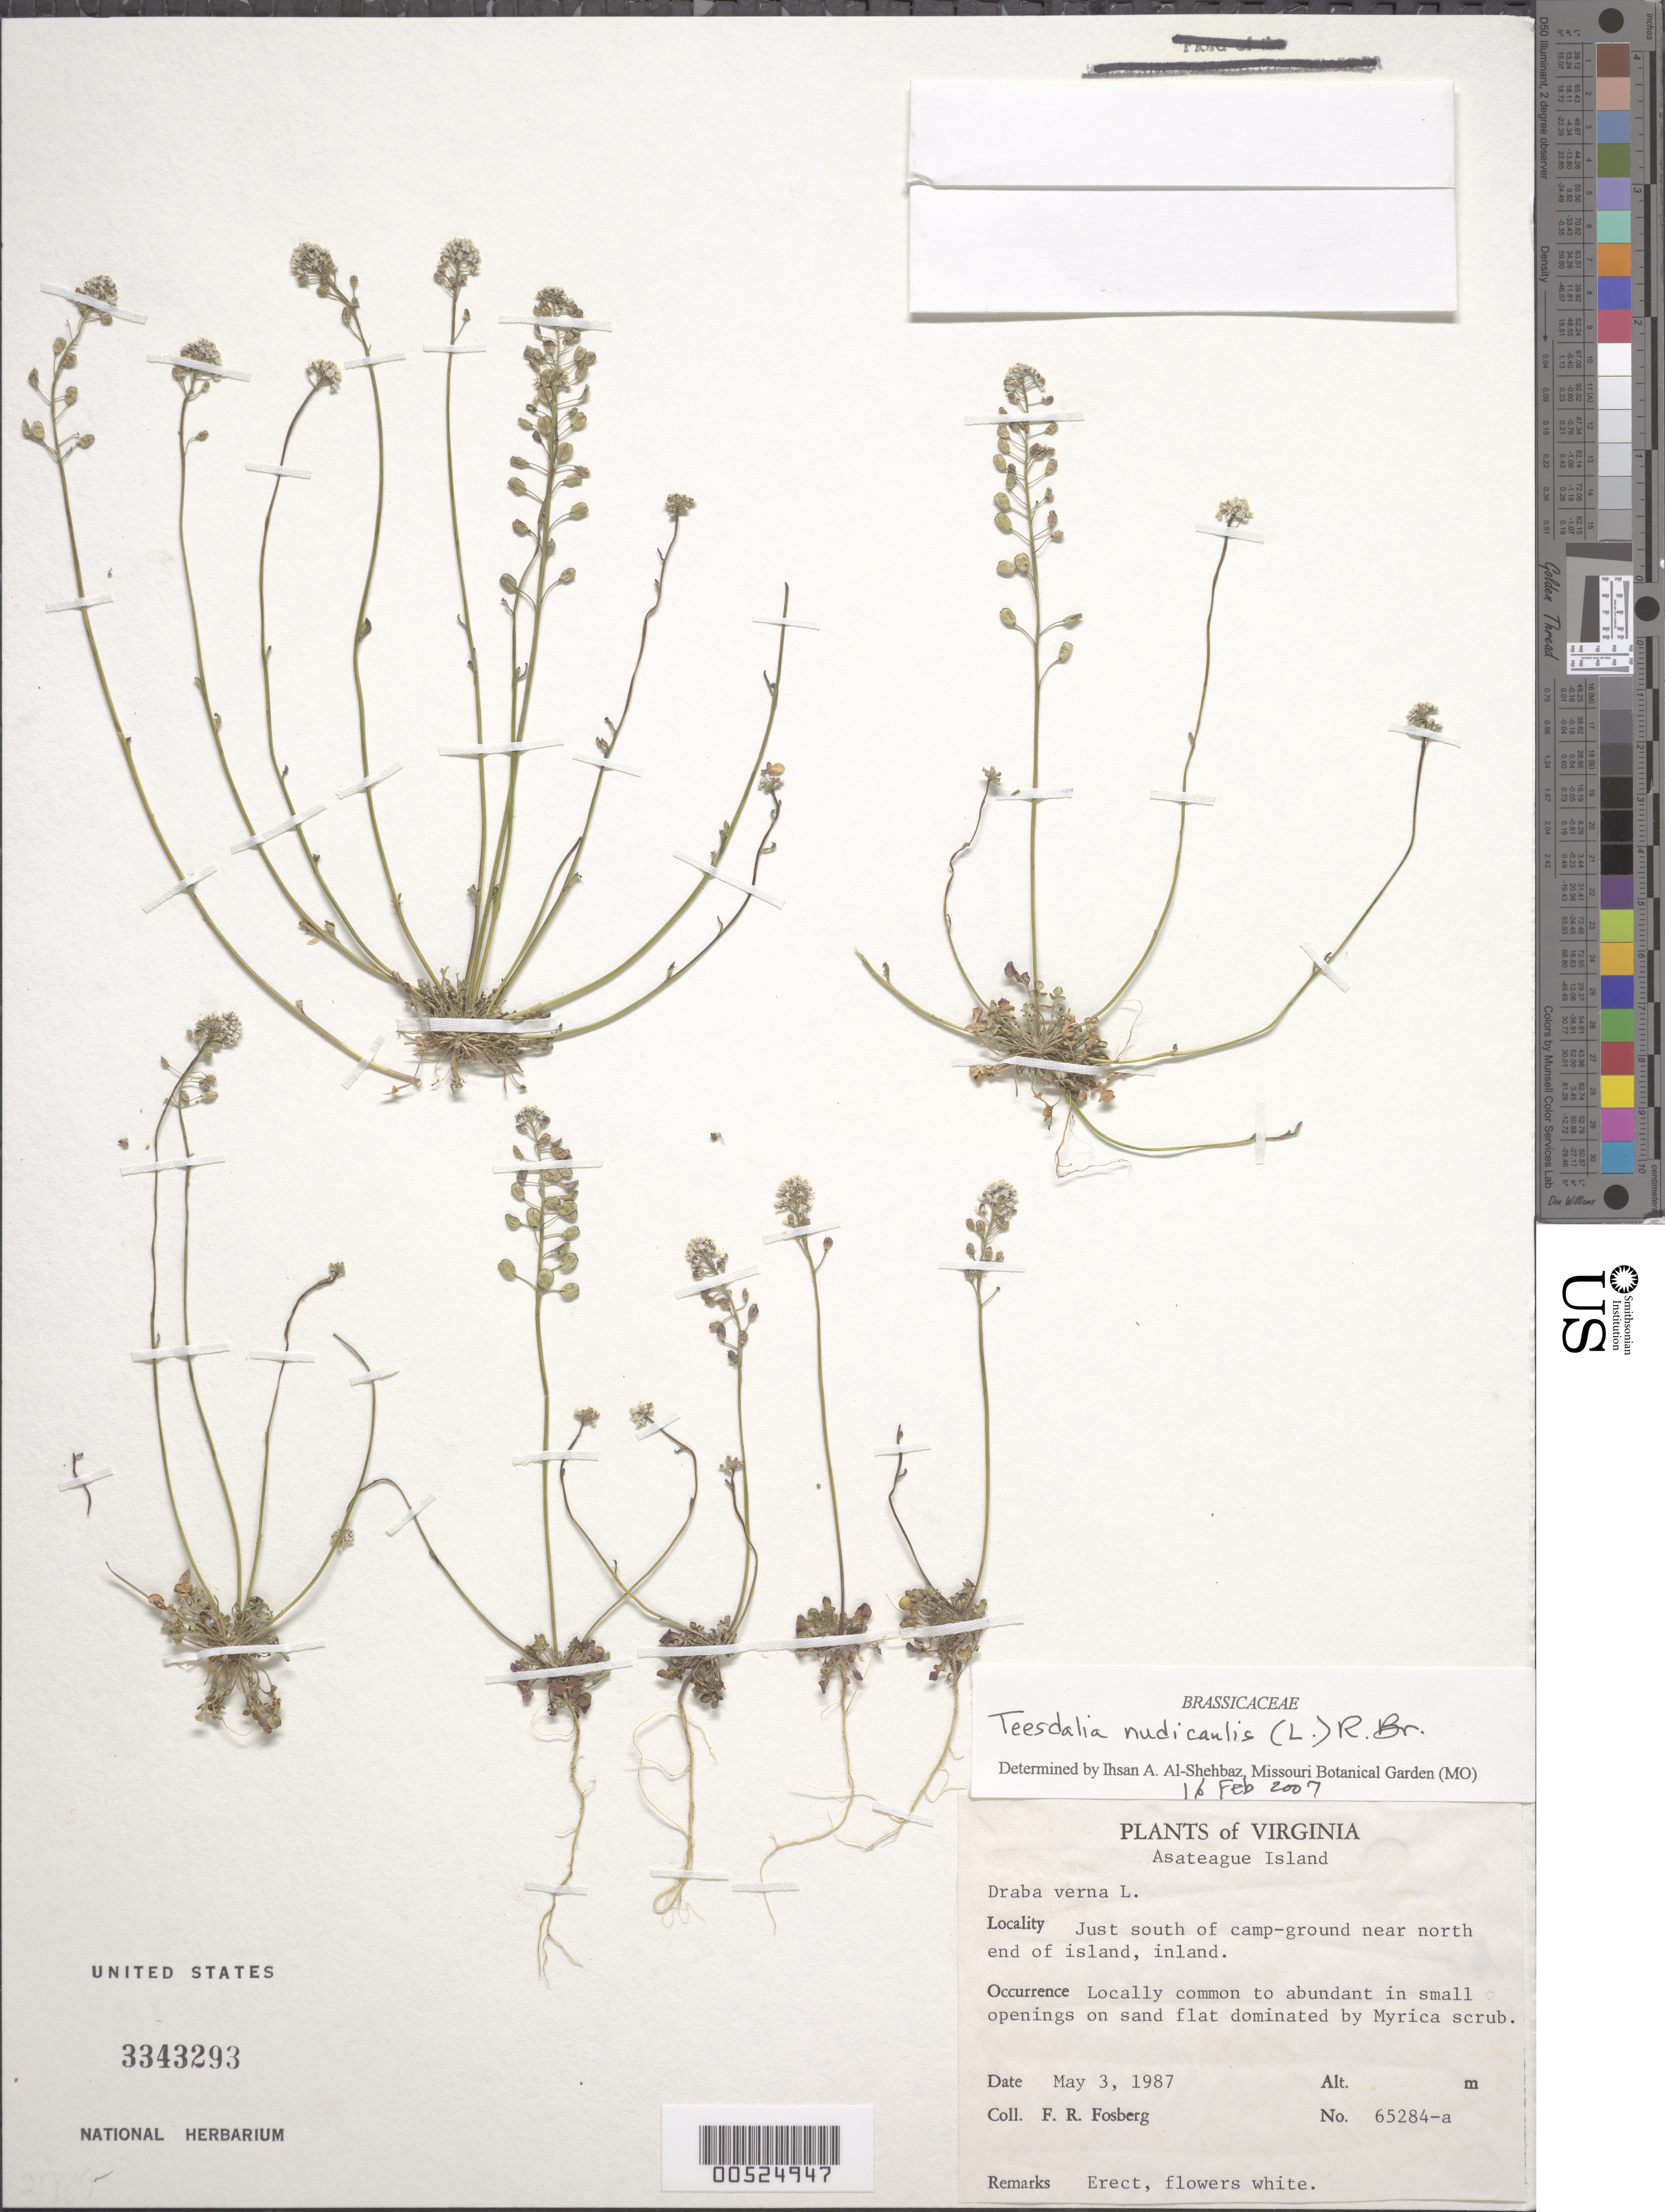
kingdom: Plantae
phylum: Tracheophyta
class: Magnoliopsida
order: Brassicales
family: Brassicaceae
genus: Draba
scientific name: Draba verna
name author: L.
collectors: F. R. Fosberg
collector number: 65284-a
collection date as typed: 03 May 1987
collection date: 1987-05-03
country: United States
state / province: Virginia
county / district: Accomack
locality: Assateague I., just S of campground near N end of island.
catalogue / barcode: US 3343293